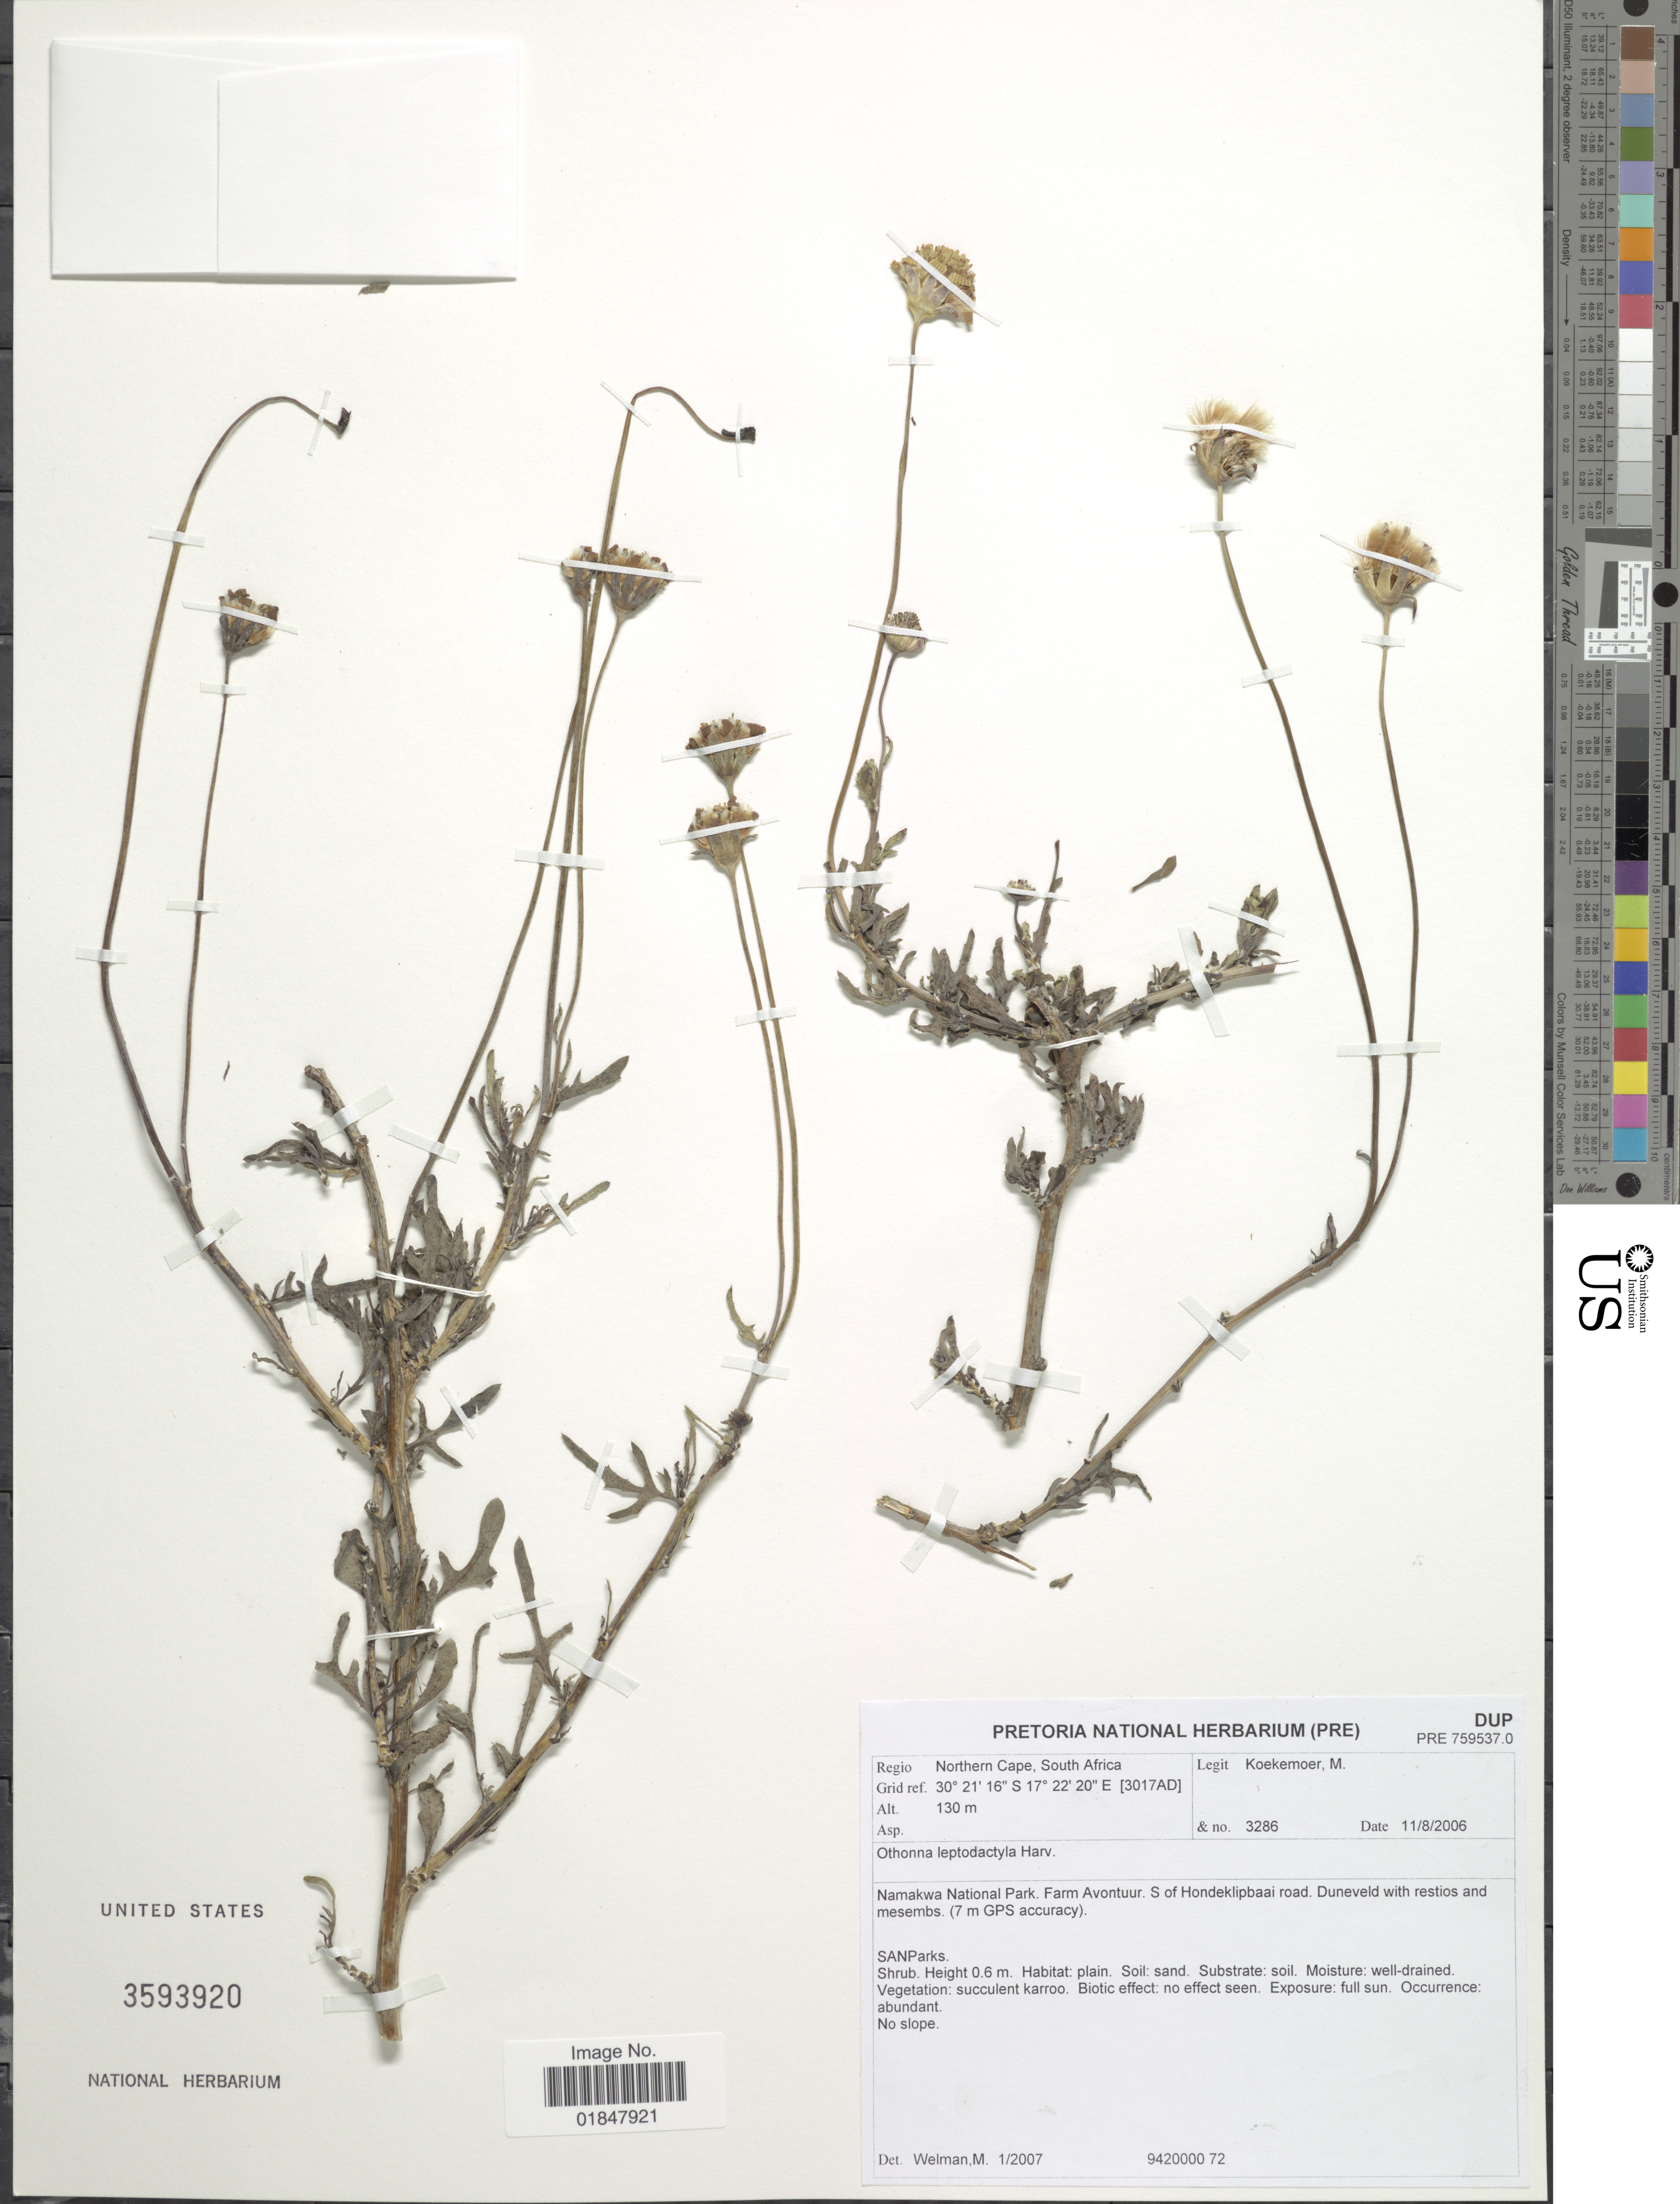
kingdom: Plantae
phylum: Tracheophyta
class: Magnoliopsida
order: Asterales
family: Asteraceae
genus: Othonna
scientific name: Othonna leptodactyla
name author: Harv.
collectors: M. Koekemoer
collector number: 3286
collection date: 2006-08-11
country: South Africa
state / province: Northern Cape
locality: Namakwa National Park. Farm Avontuur. S of Hondeklipbaai road. Duneveld with restios and mesembs (7 m GPS accuracy)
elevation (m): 130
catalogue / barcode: US 3593920